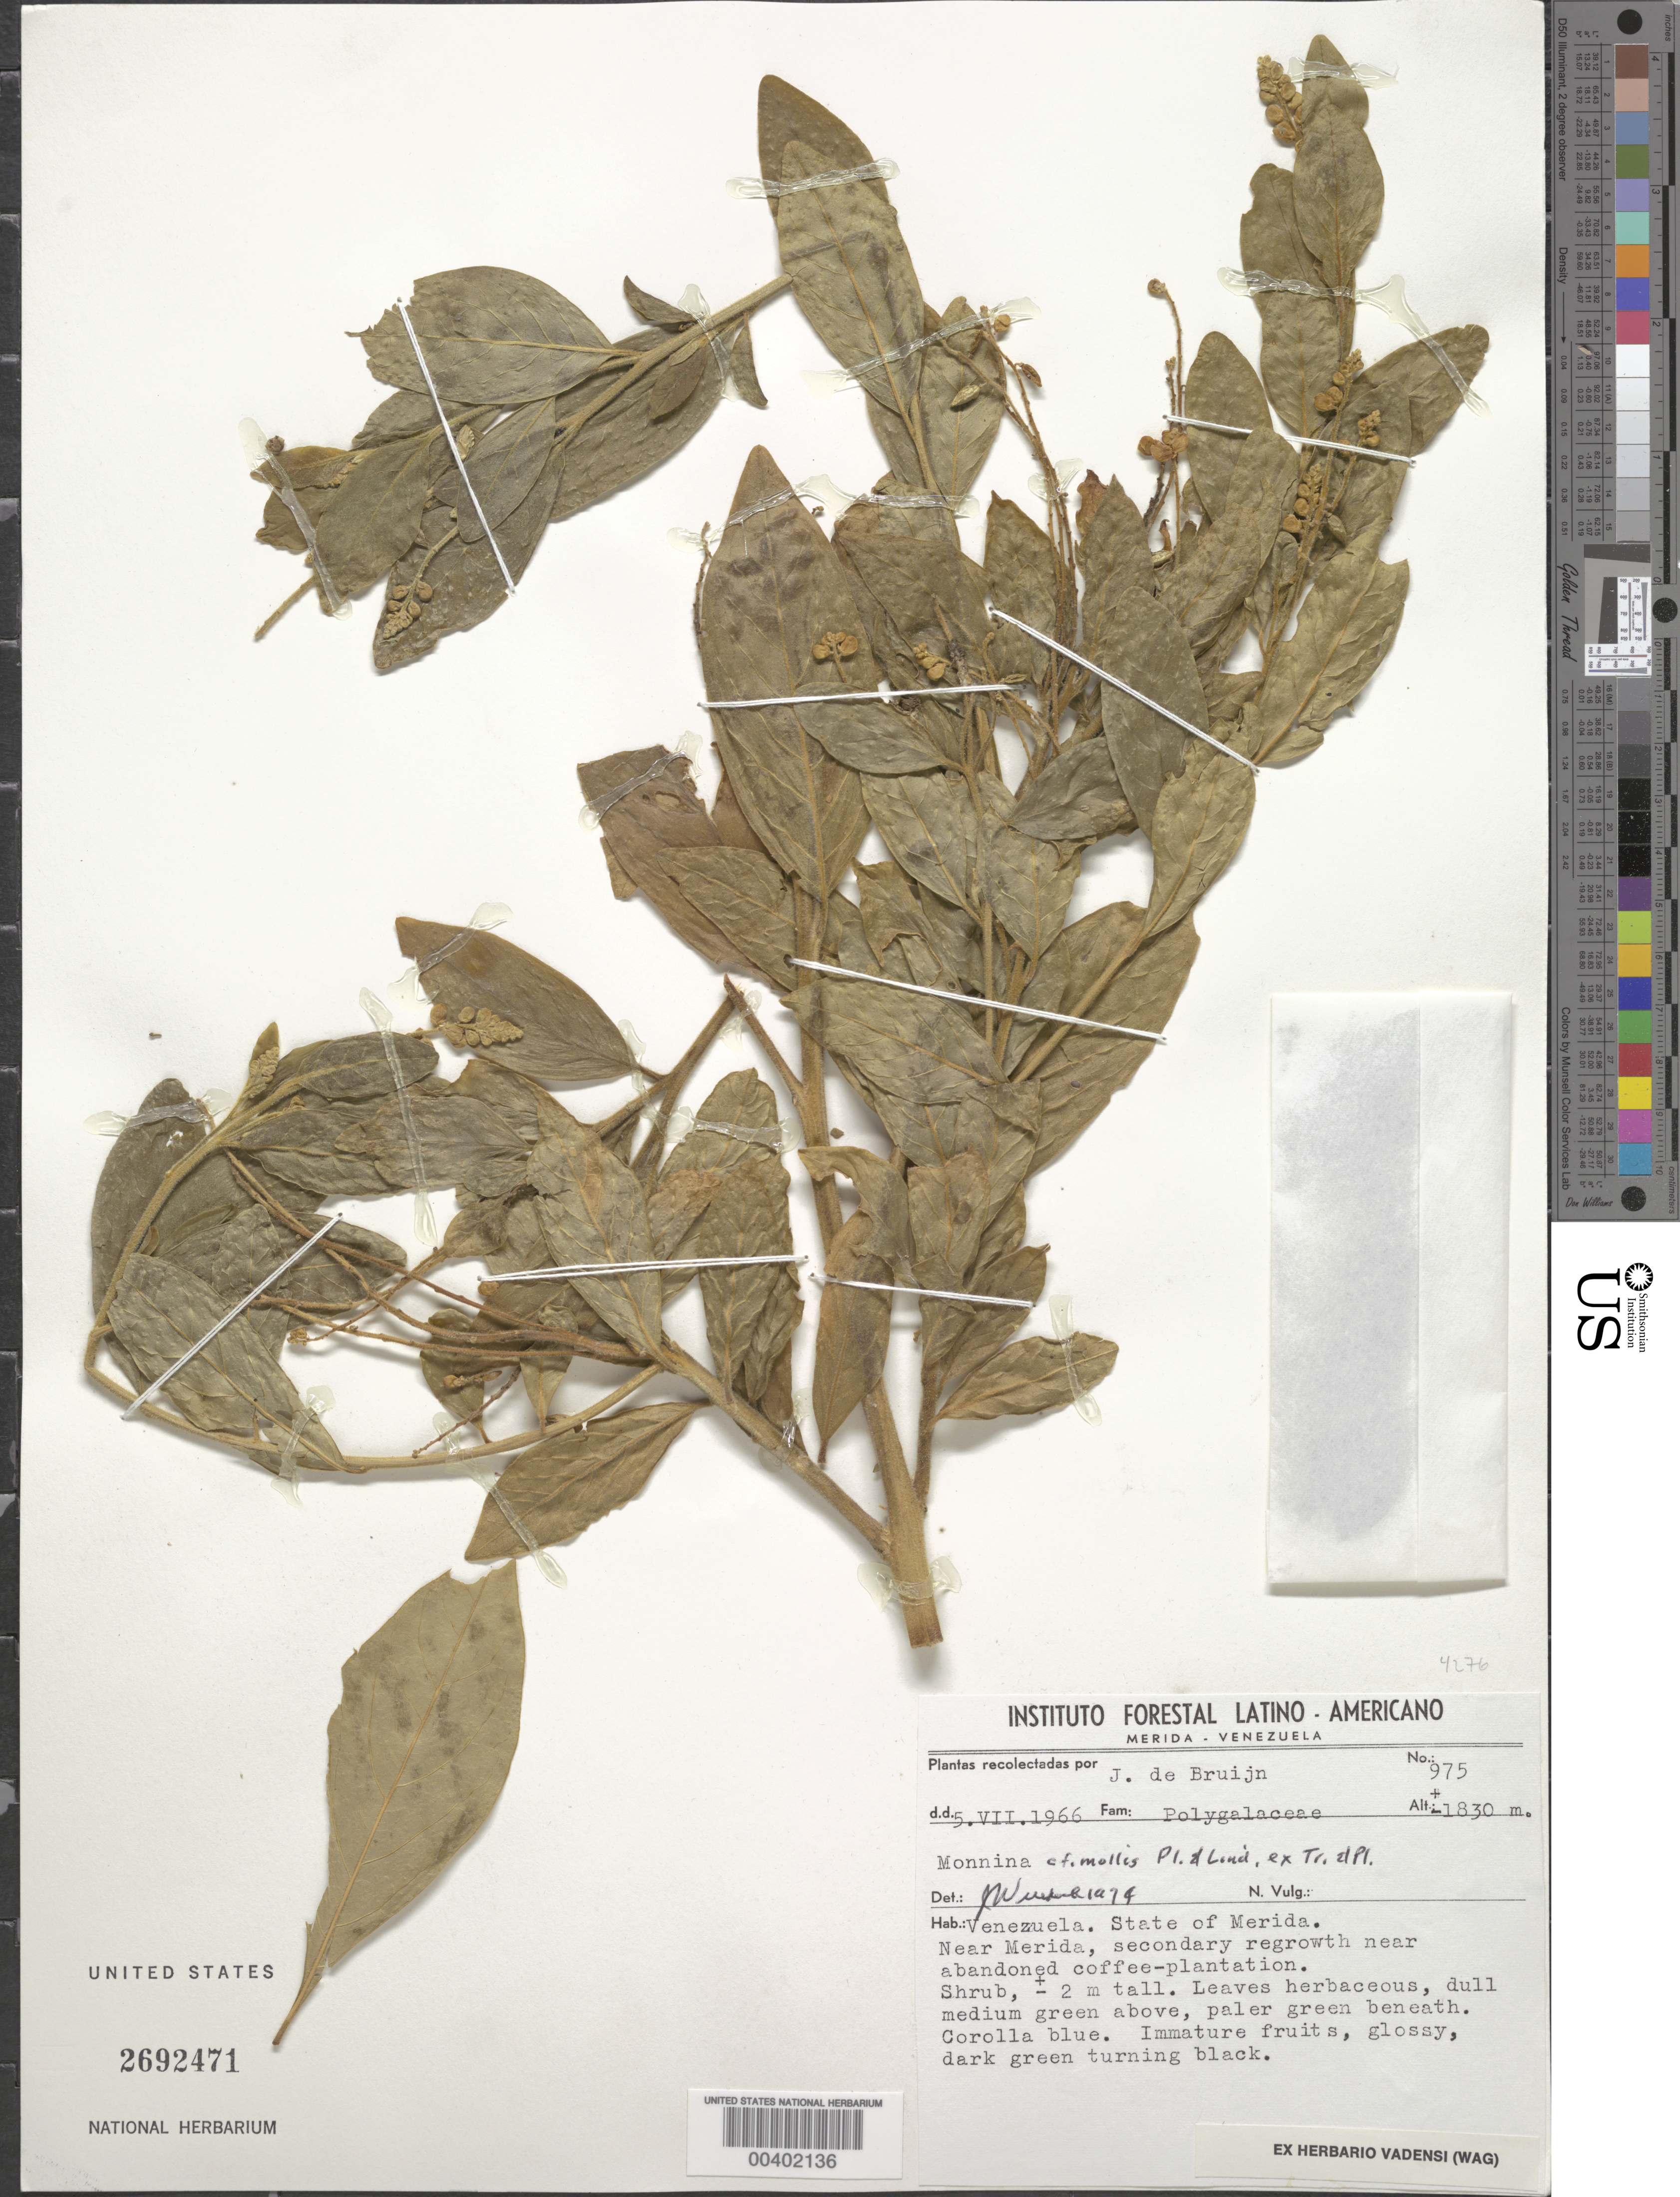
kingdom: Plantae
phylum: Tracheophyta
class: Magnoliopsida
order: Fabales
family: Polygalaceae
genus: Monnina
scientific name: Monnina mollis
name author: Planch. & Linden in Triana & Planch.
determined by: Wurdack, John J., (US), US (UNITED STATES)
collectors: J. Bruijn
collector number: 975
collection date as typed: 05 Jul 1966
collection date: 1966-07-05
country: Venezuela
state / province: Mérida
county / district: Libertador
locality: Near Mérida Merida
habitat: Near abandoned coffee-plantation.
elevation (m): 1830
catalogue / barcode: US 2692471